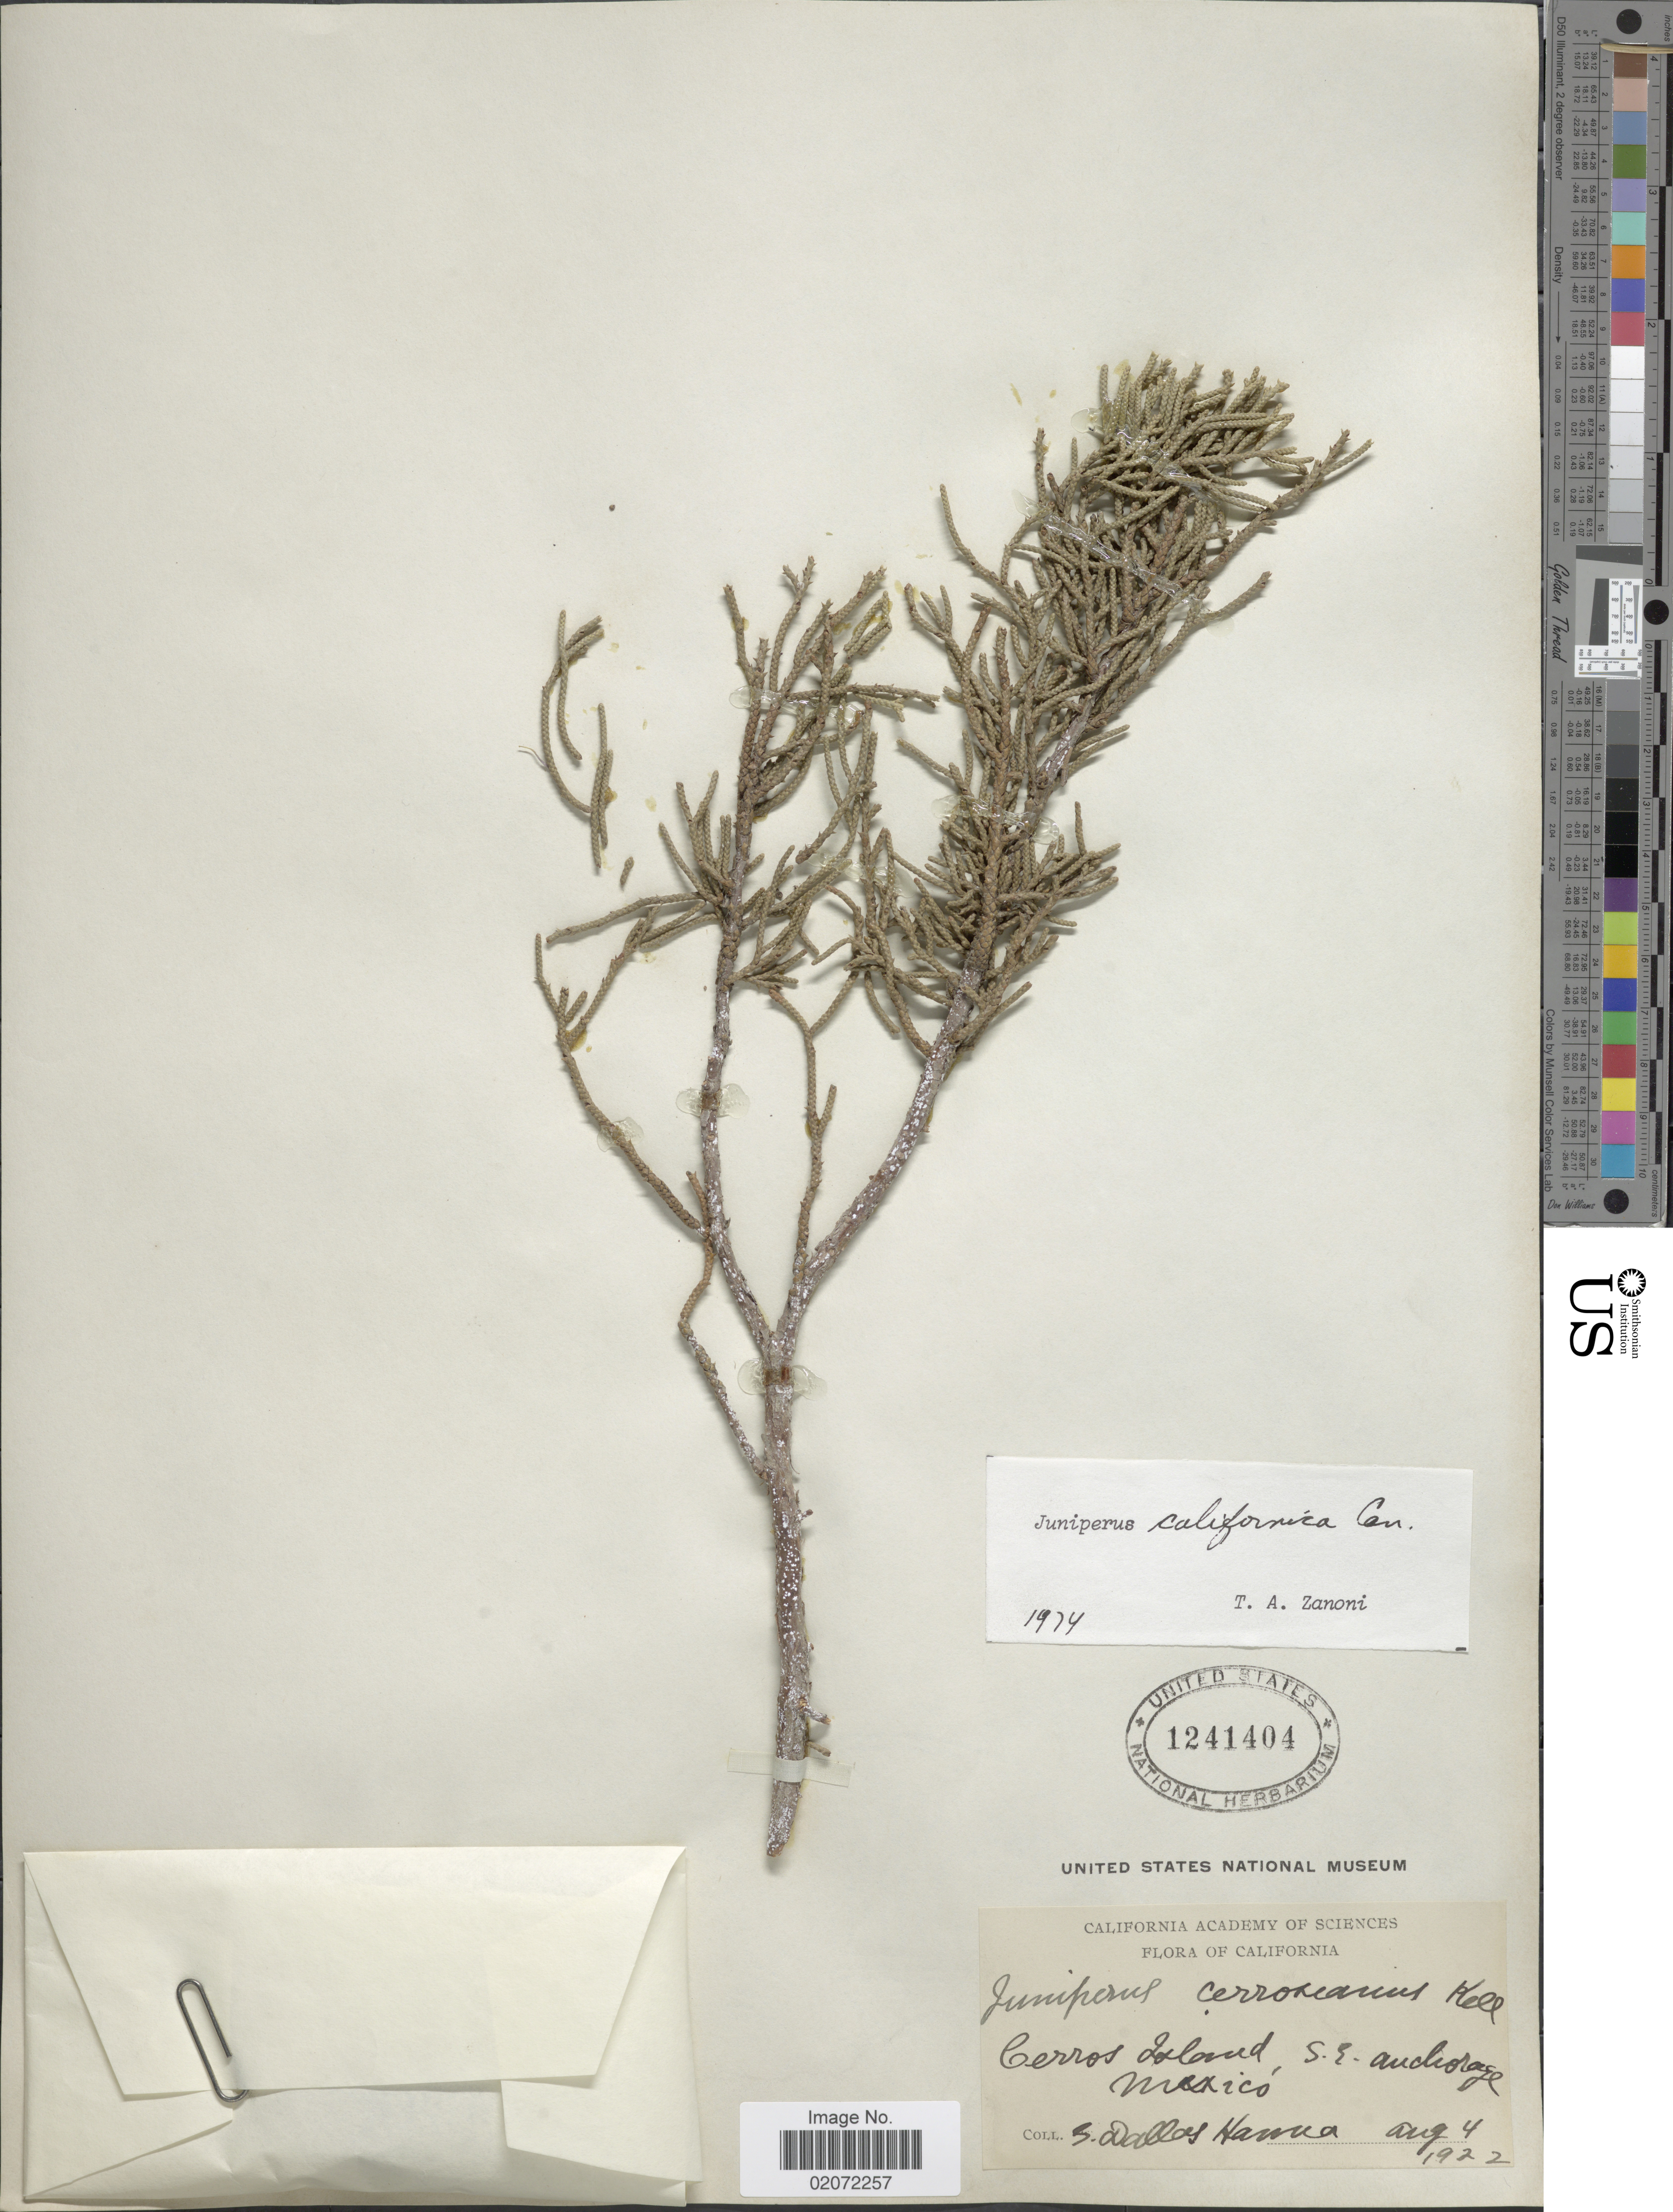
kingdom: Plantae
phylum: Tracheophyta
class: Pinopsida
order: Pinales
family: Cupressaceae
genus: Juniperus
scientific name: Juniperus californica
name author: Carrière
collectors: Dallas Hanna, G.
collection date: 1922-08-04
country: Mexico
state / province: Baja California Norte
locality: Cerros Islands, S.E. anchorage.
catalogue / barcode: US 1241404